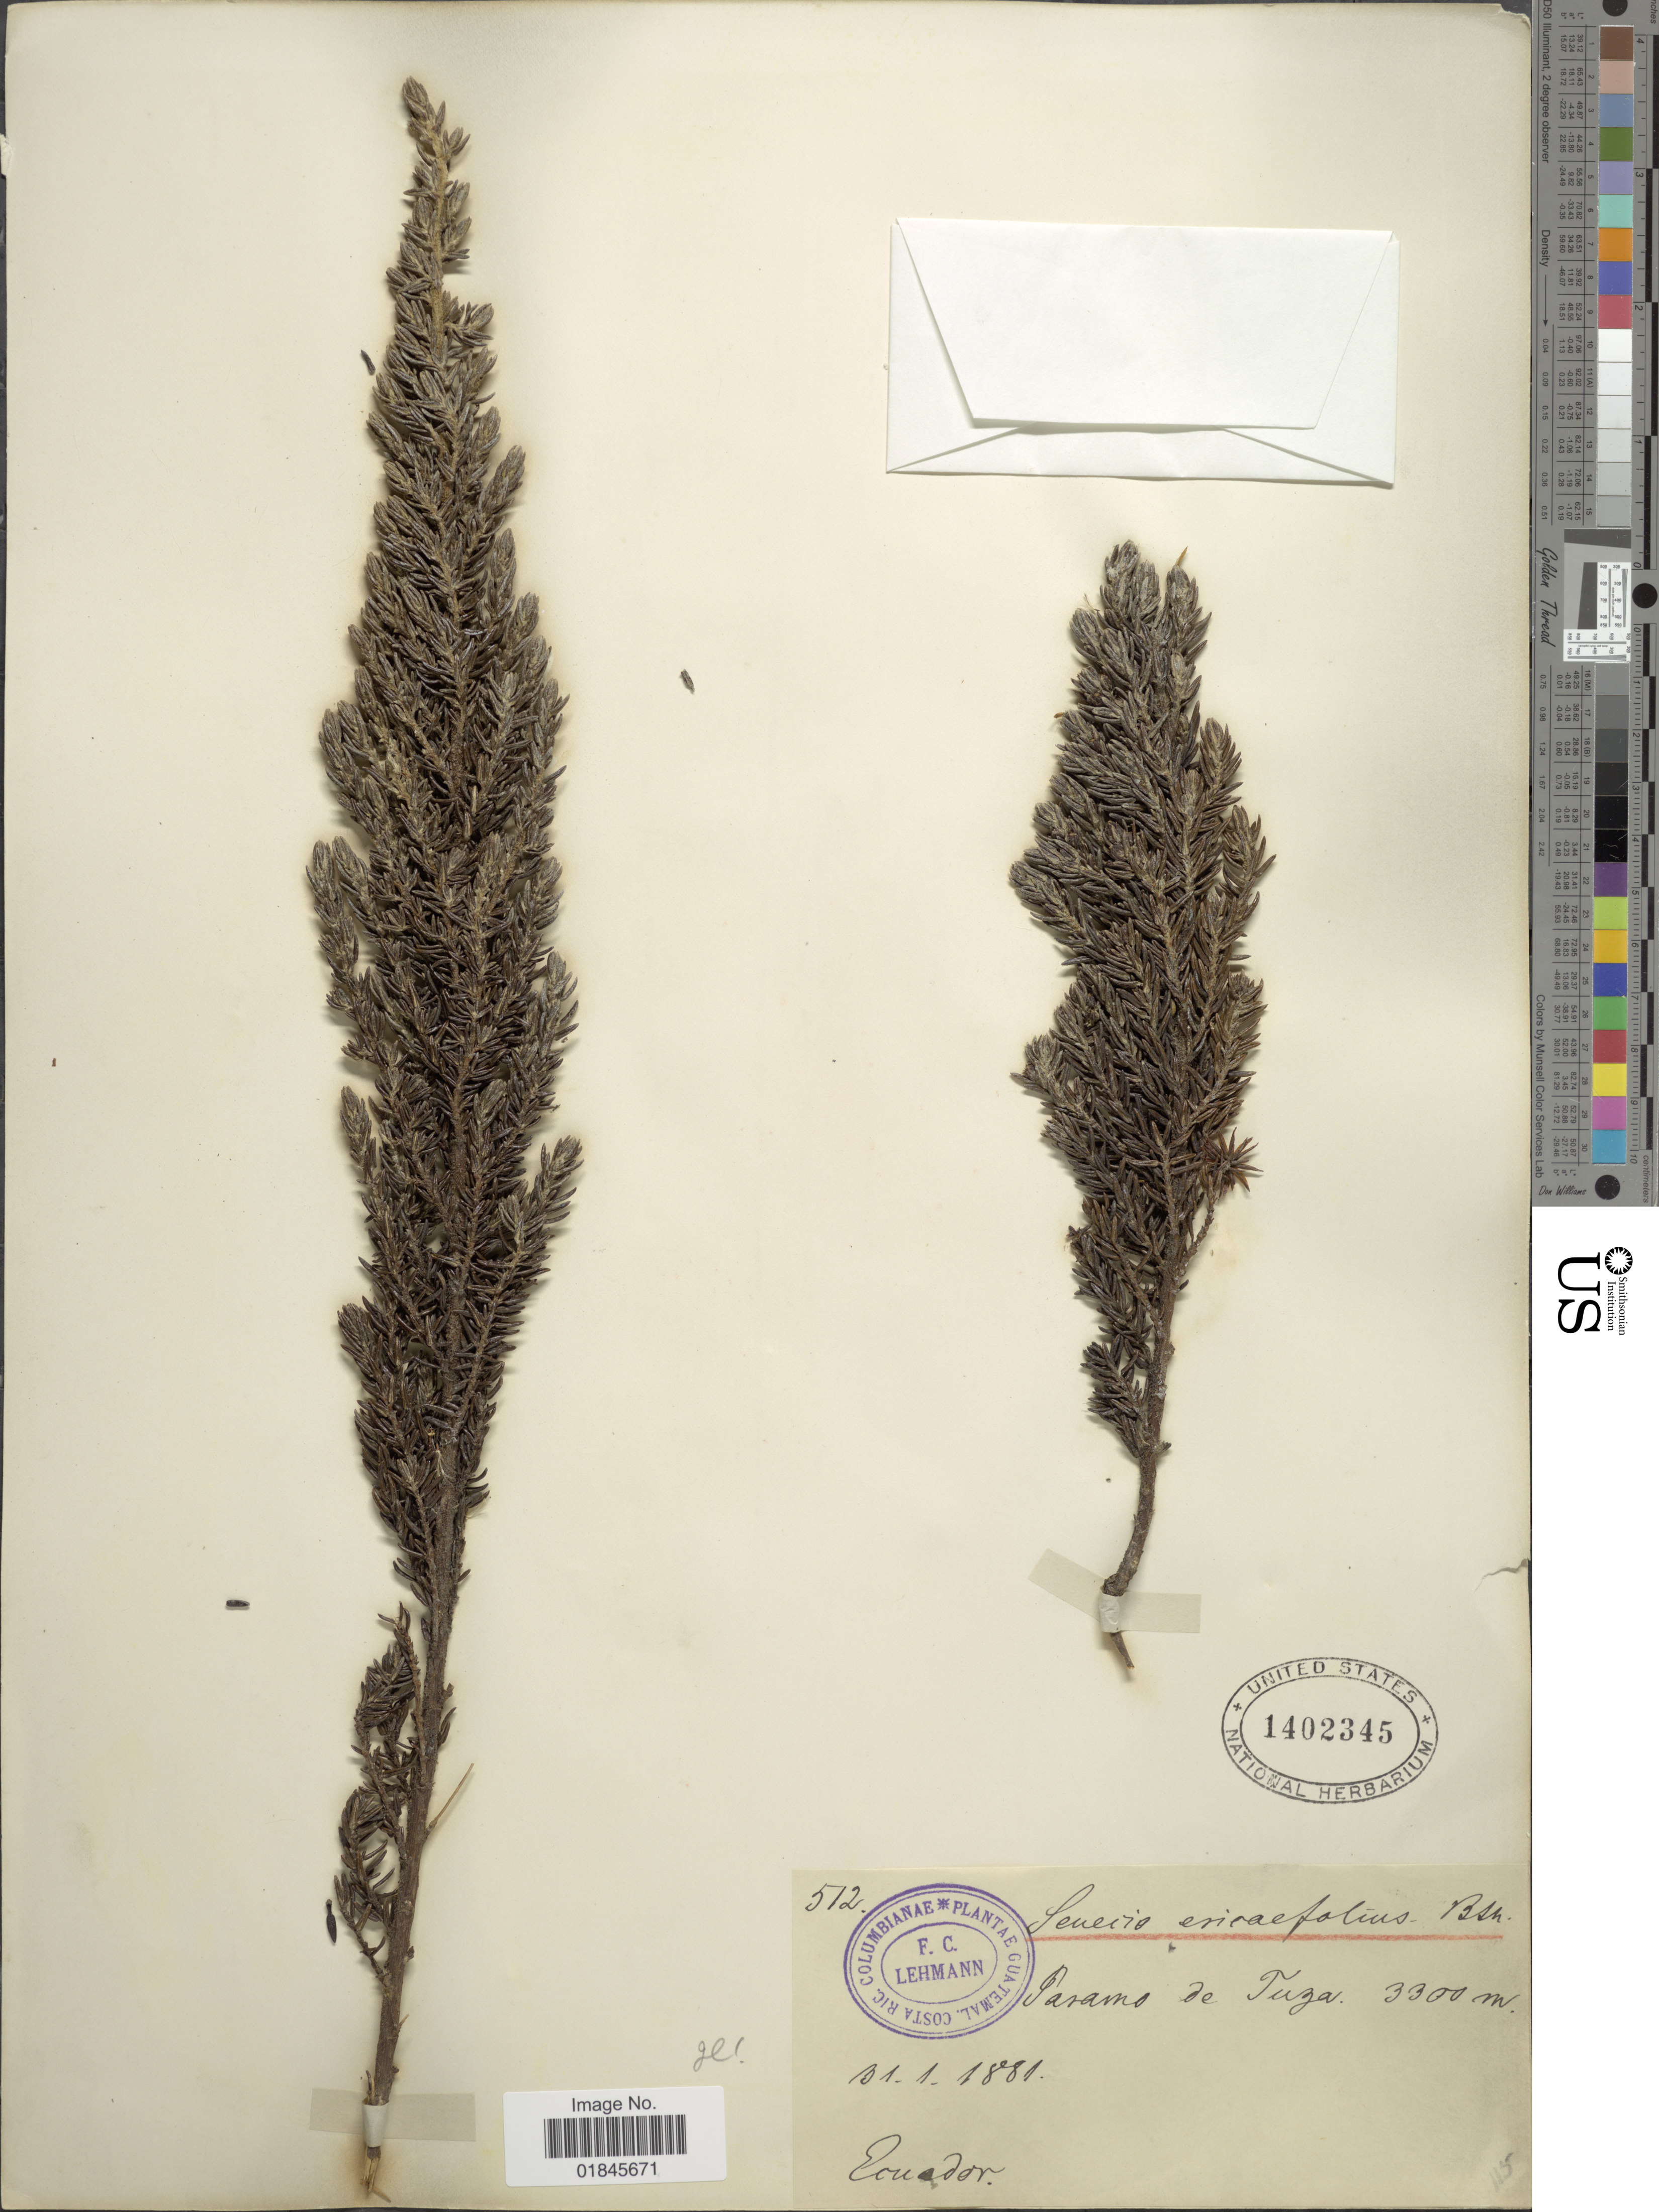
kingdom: Plantae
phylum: Tracheophyta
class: Magnoliopsida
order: Asterales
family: Asteraceae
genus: Pentacalia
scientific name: Pentacalia peruviana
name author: (Pers.) Cuatrec.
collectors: F. C. Lehmann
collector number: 512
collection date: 1881-01-31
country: Ecuador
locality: Paramo de Tuza.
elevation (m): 3300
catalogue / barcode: US 1402345